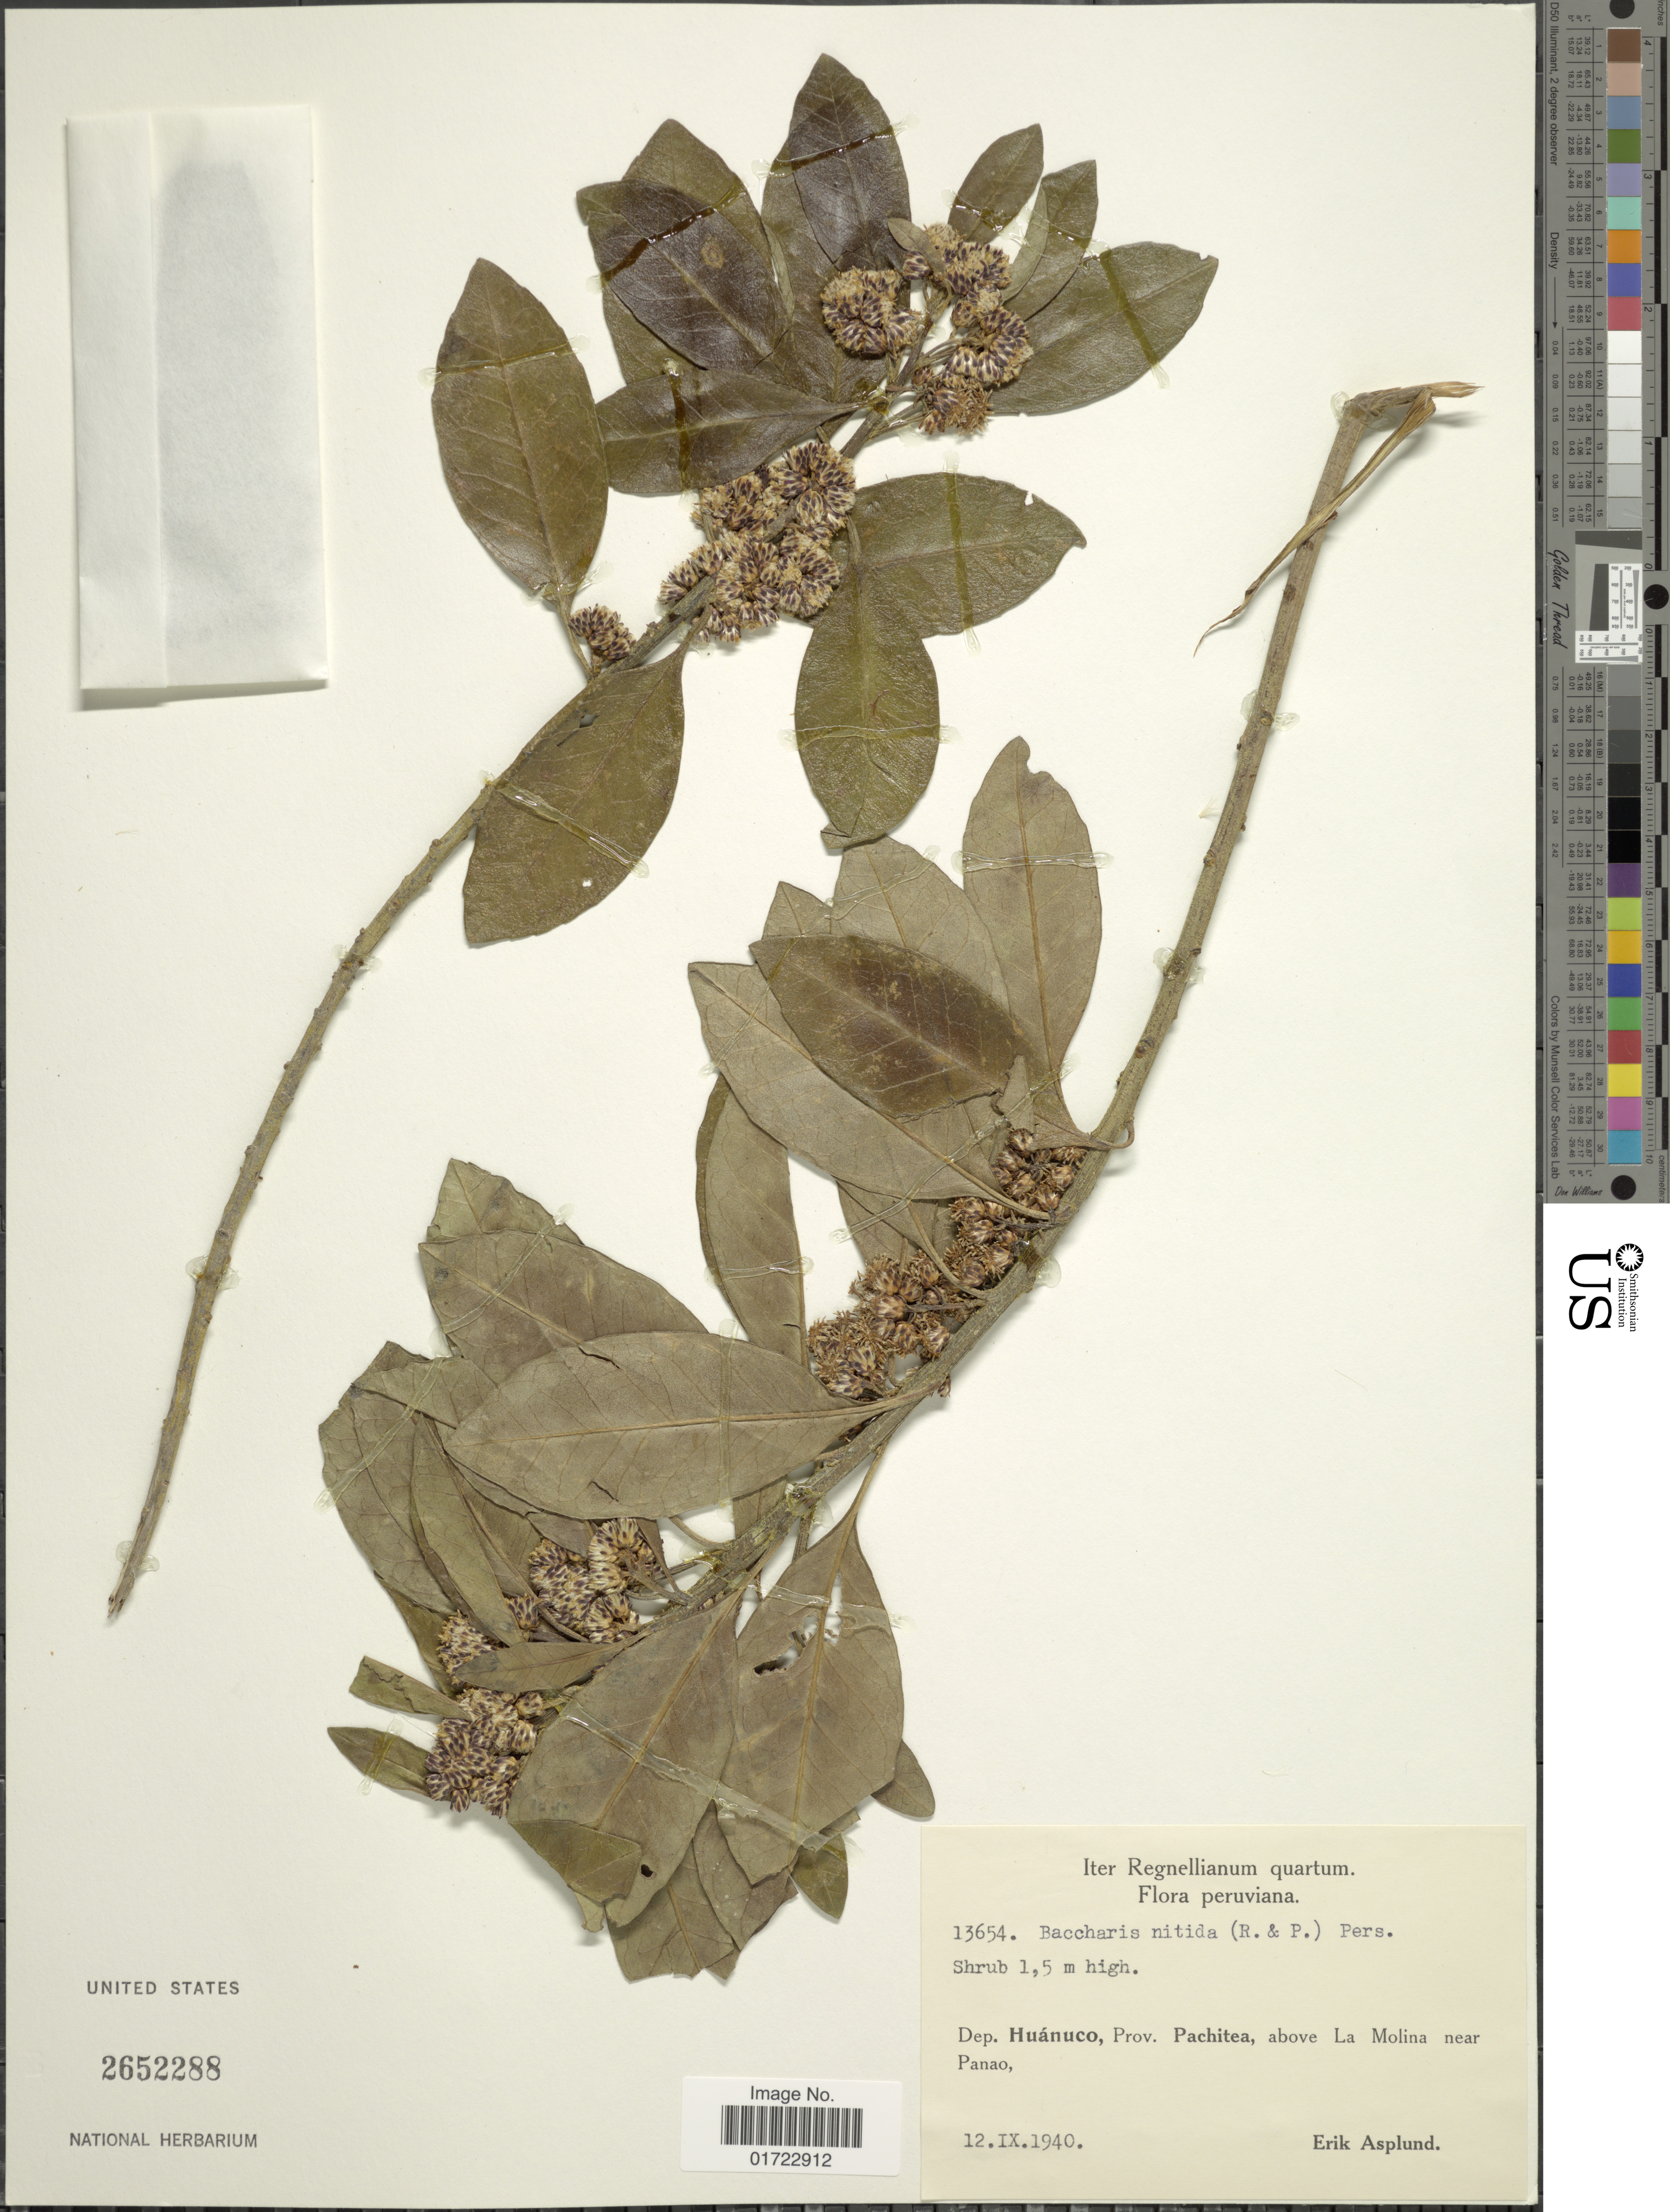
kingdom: Plantae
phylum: Tracheophyta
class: Magnoliopsida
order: Asterales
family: Asteraceae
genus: Baccharis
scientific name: Baccharis nitida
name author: (Ruiz & Pav.) Pers.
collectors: E. Asplund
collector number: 13654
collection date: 1940-09-12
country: Peru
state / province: Huánuco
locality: Prov. Pachitea, above La Molina near Panao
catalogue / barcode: US 2652288